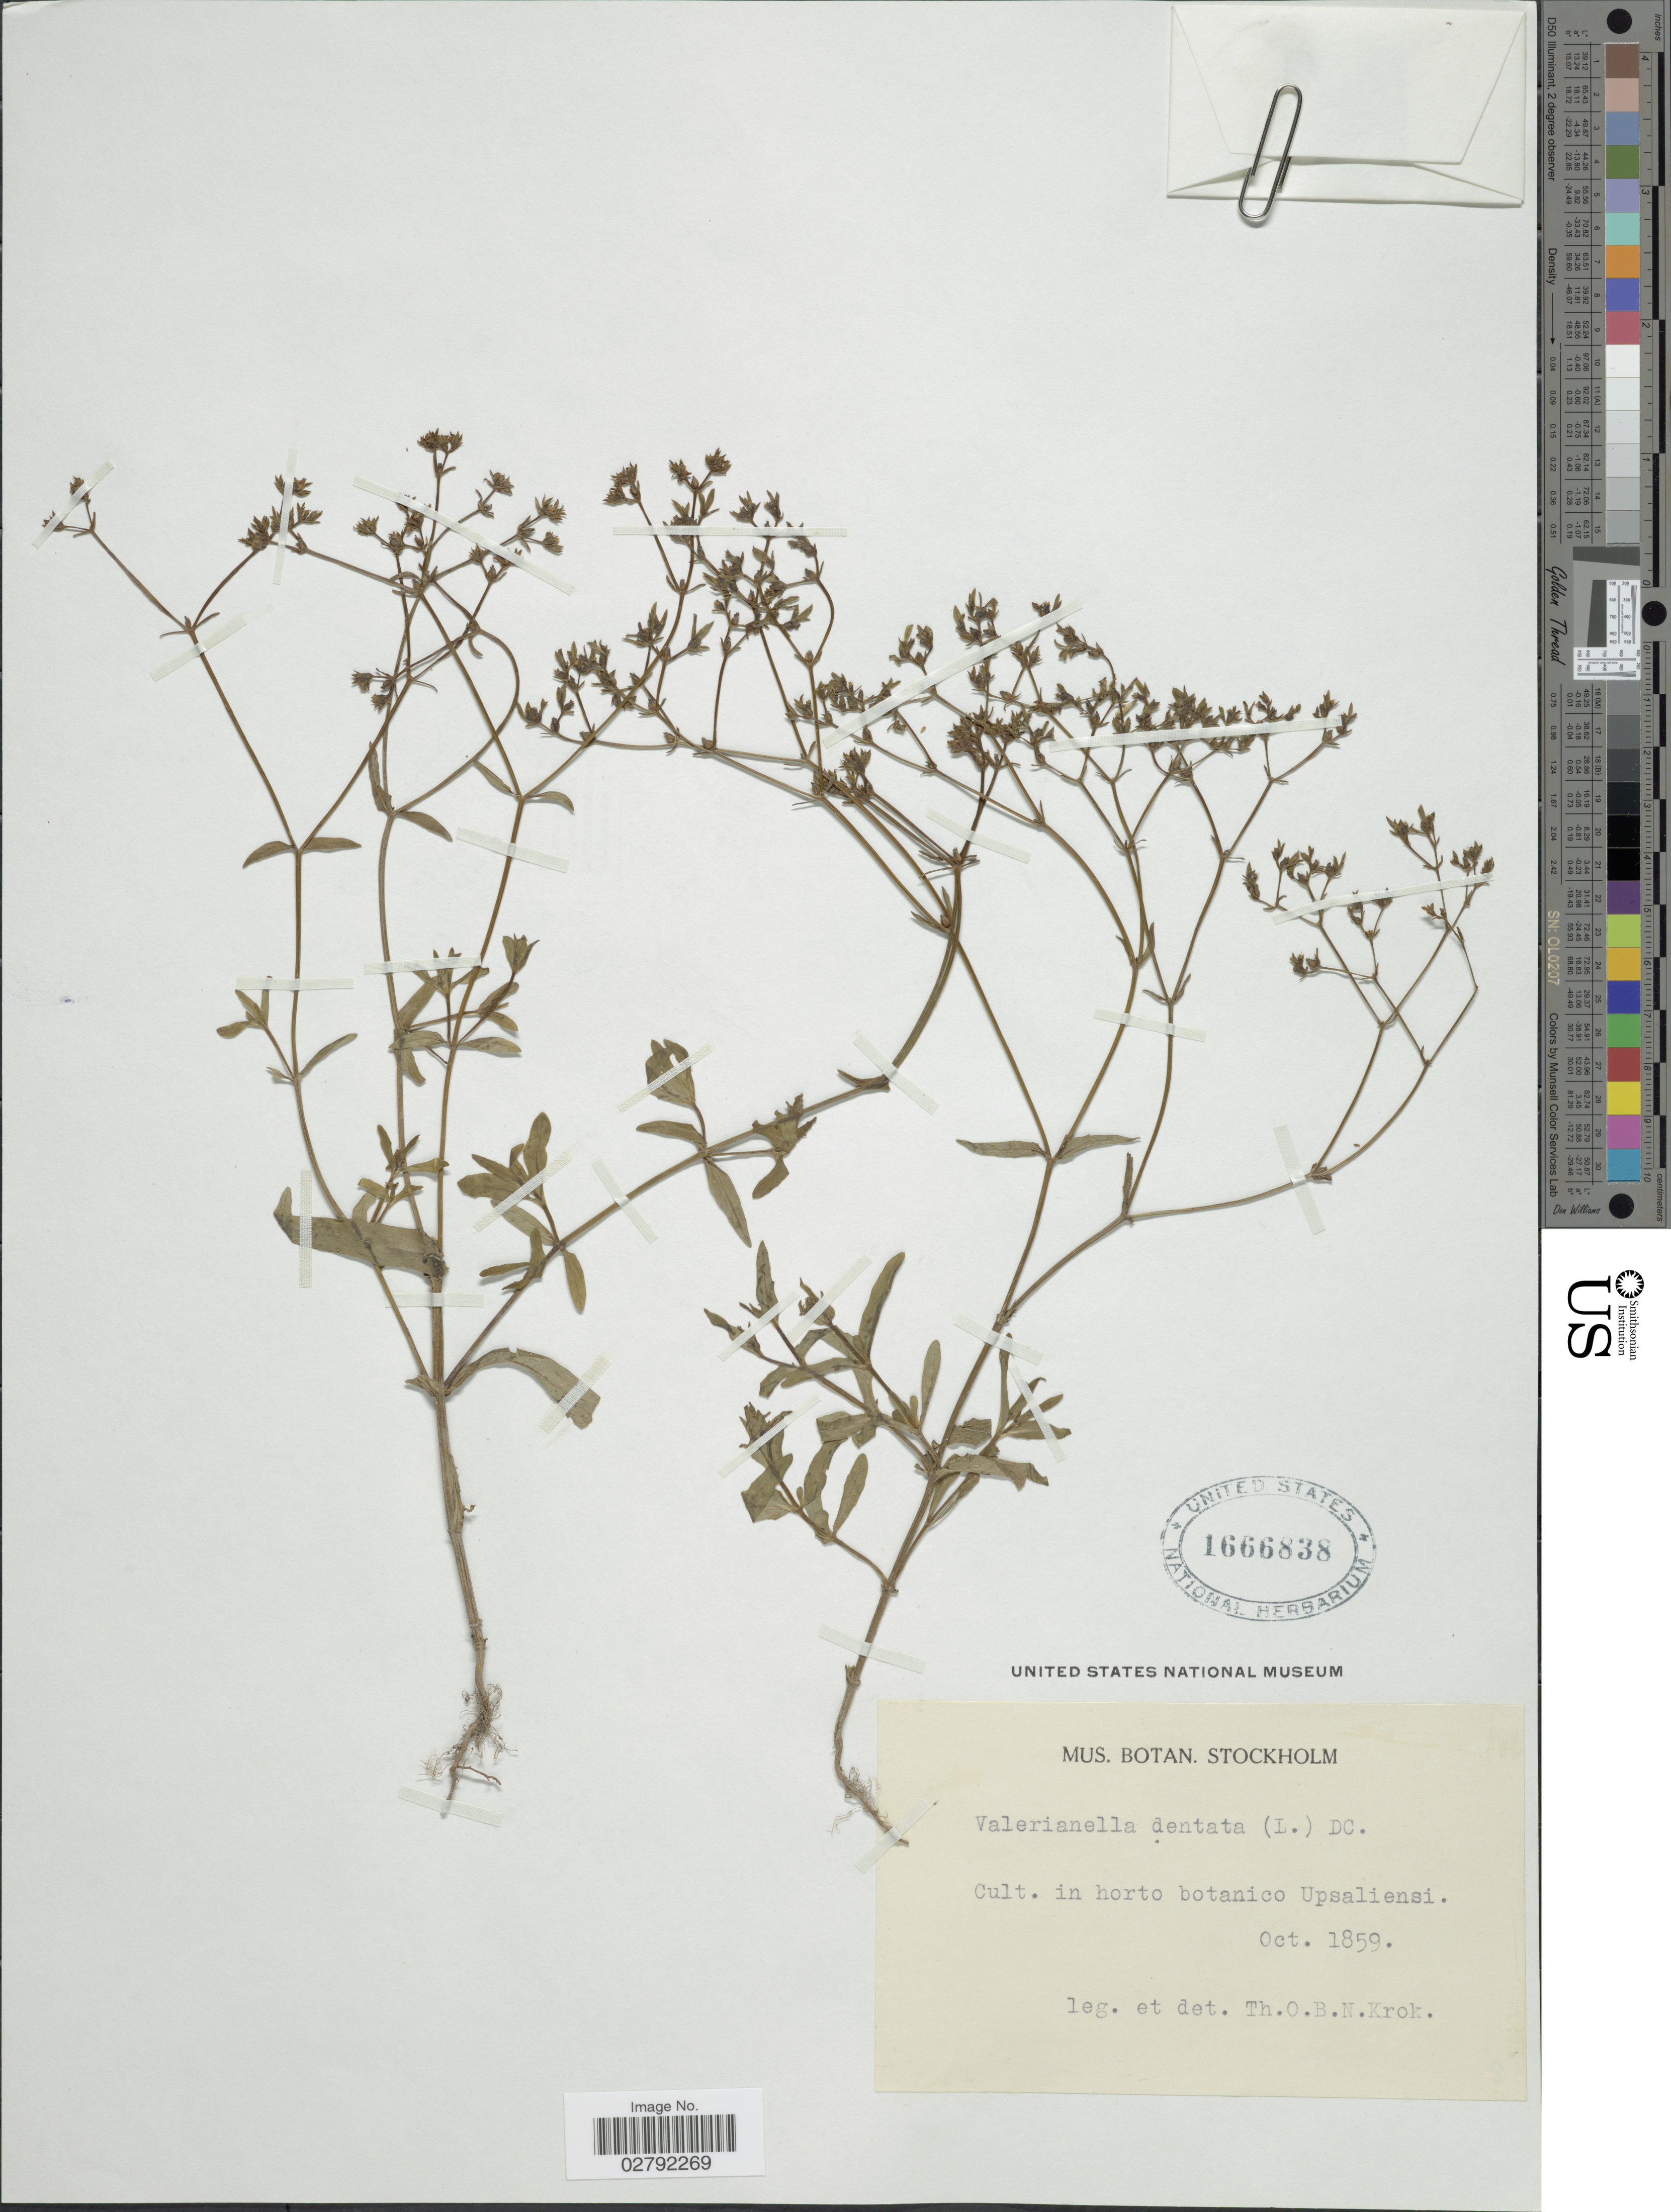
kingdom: Plantae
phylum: Tracheophyta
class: Magnoliopsida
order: Dipsacales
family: Caprifoliaceae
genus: Valerianella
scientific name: Valerianella dentata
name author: (L.) Pollich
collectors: T. Krok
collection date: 1859-10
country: Sweden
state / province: Uppsala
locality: Cult. in horto botanico Upsaliensi.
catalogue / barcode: US 1666838